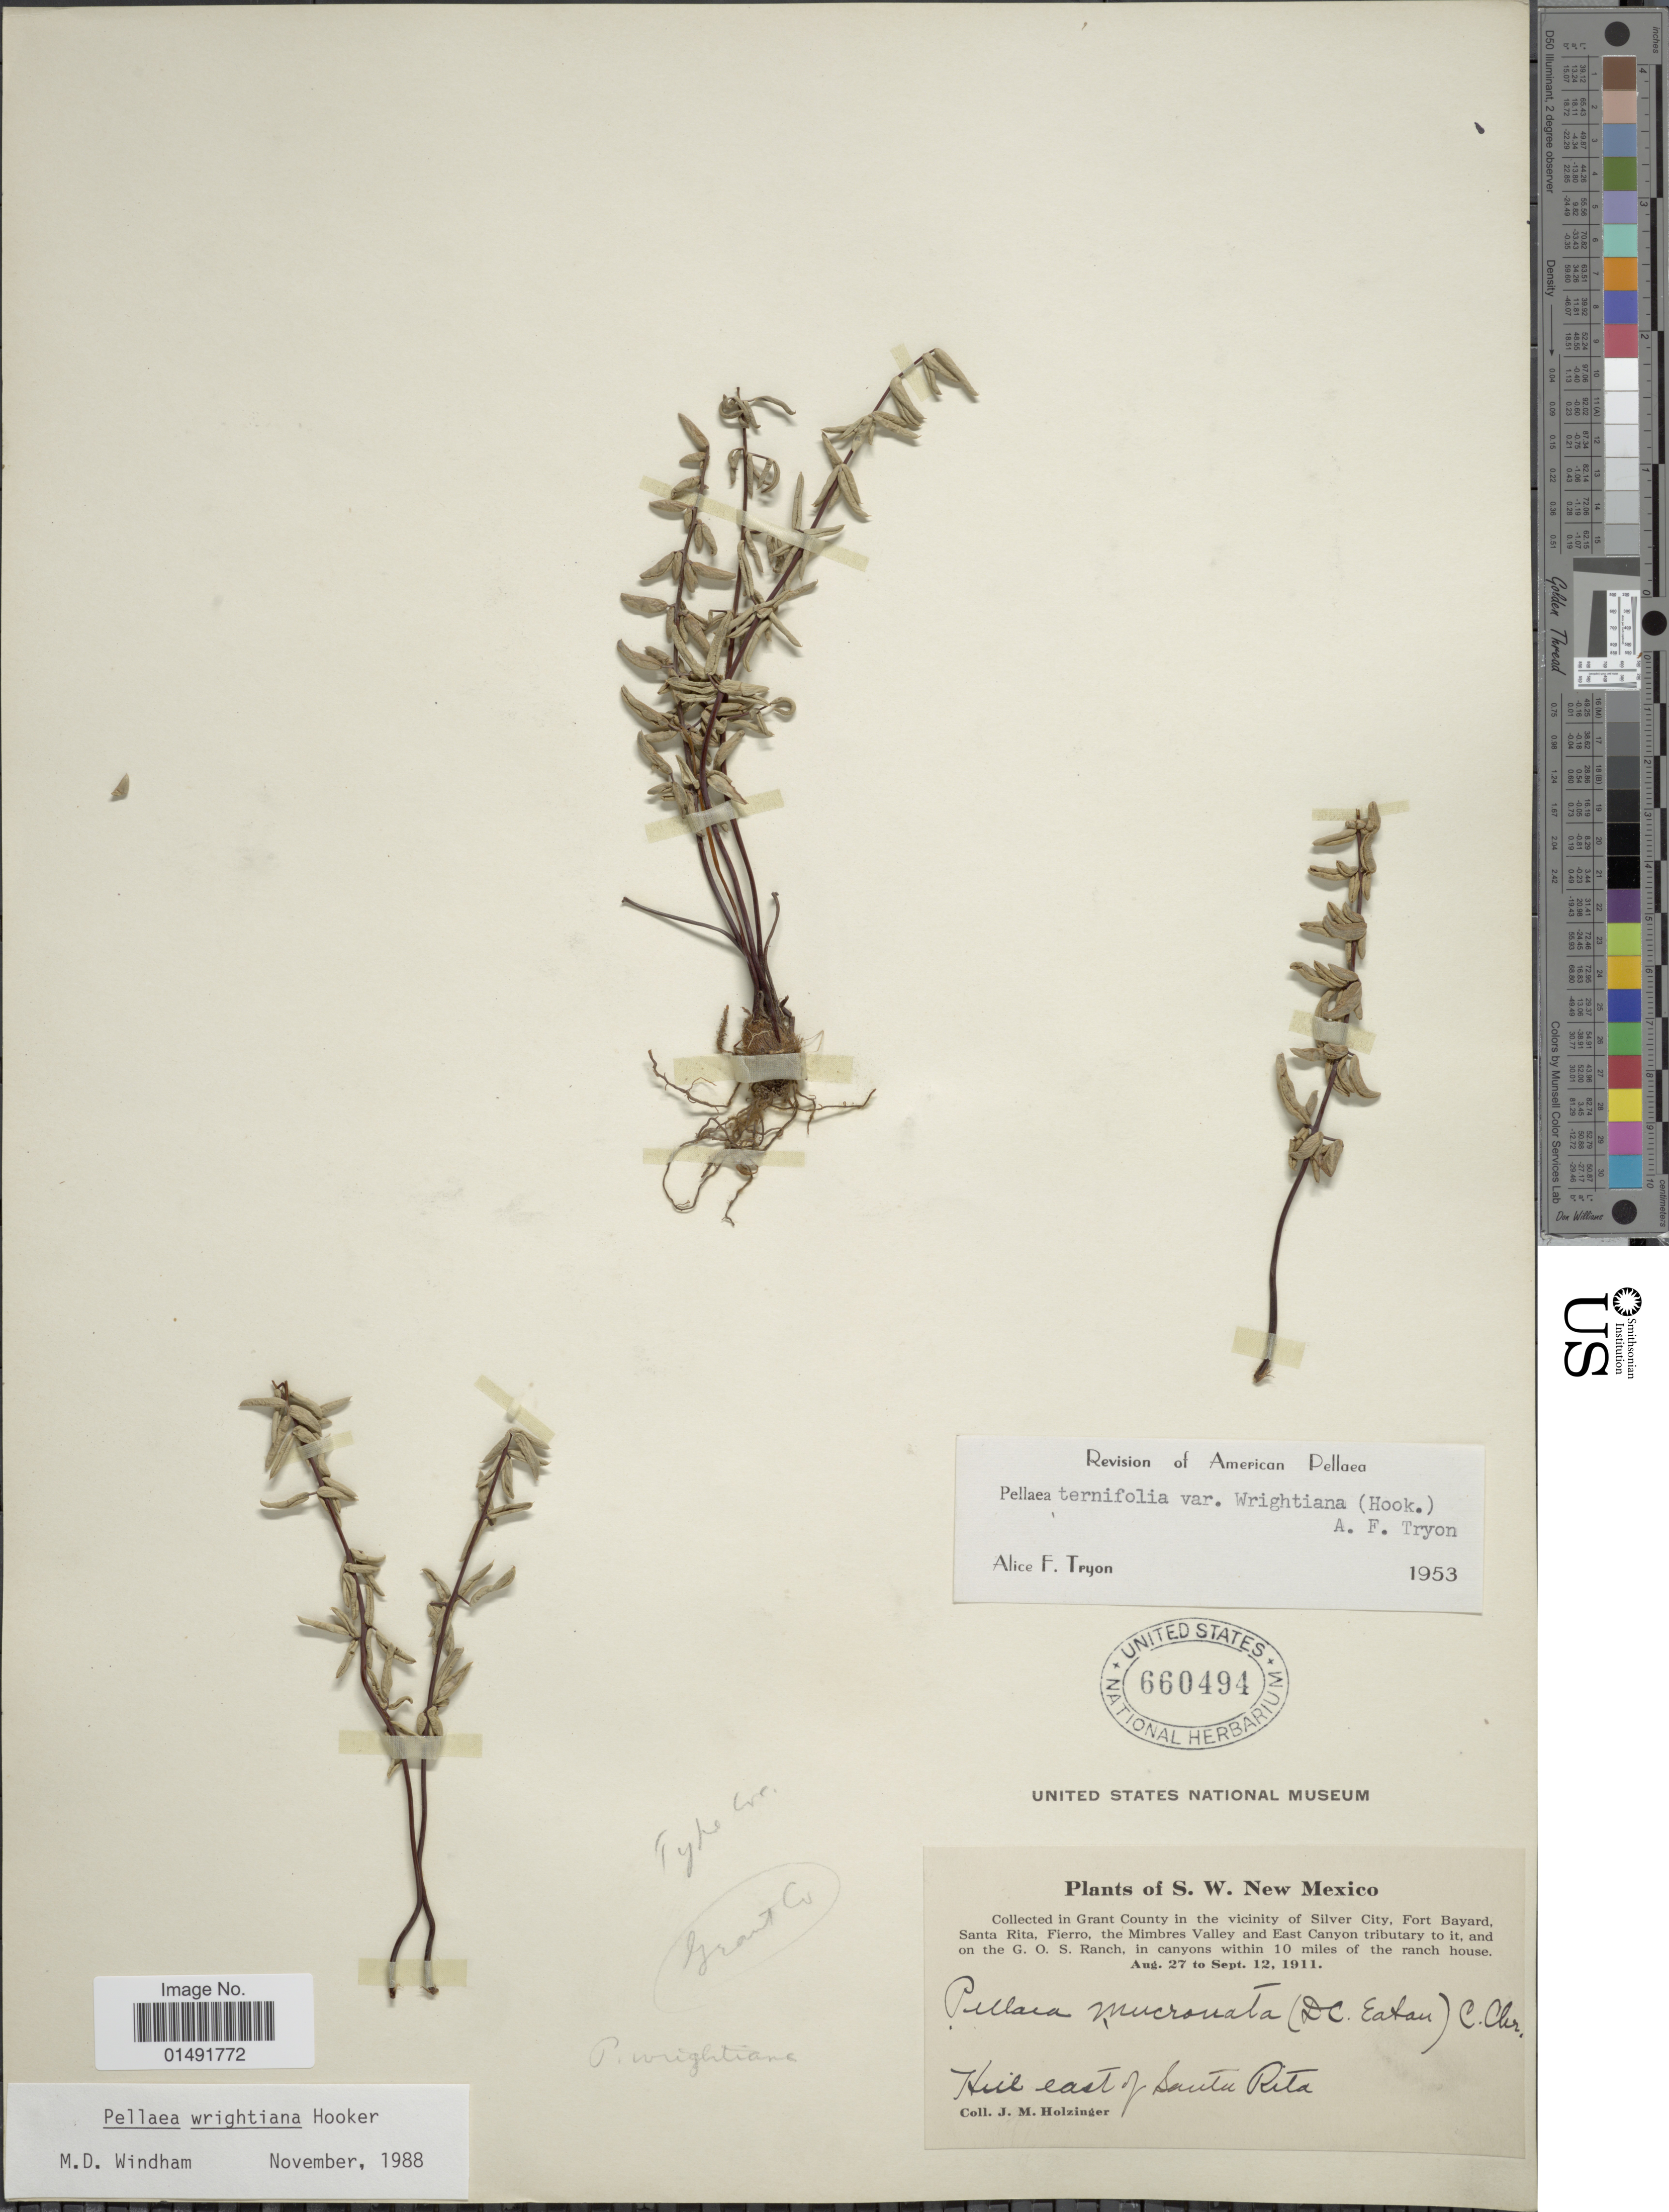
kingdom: Plantae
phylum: Tracheophyta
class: Polypodiopsida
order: Polypodiales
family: Pteridaceae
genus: Pellaea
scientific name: Pellaea wrightiana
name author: Hook.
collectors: J. M. Holzinger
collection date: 1911-08-27/1911-09-12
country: United States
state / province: New Mexico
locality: S.W. New Mexico, In grant County in the vicinity of Silver City, Fort Bayard, Santa Rita, Fierro, the Mimbres Valley and East Canyon tributary to it, and on the G. O. S. Ranch, in canyons within 10 miles of the ranch house, Hills east of Santa Rita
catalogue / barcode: US 660494